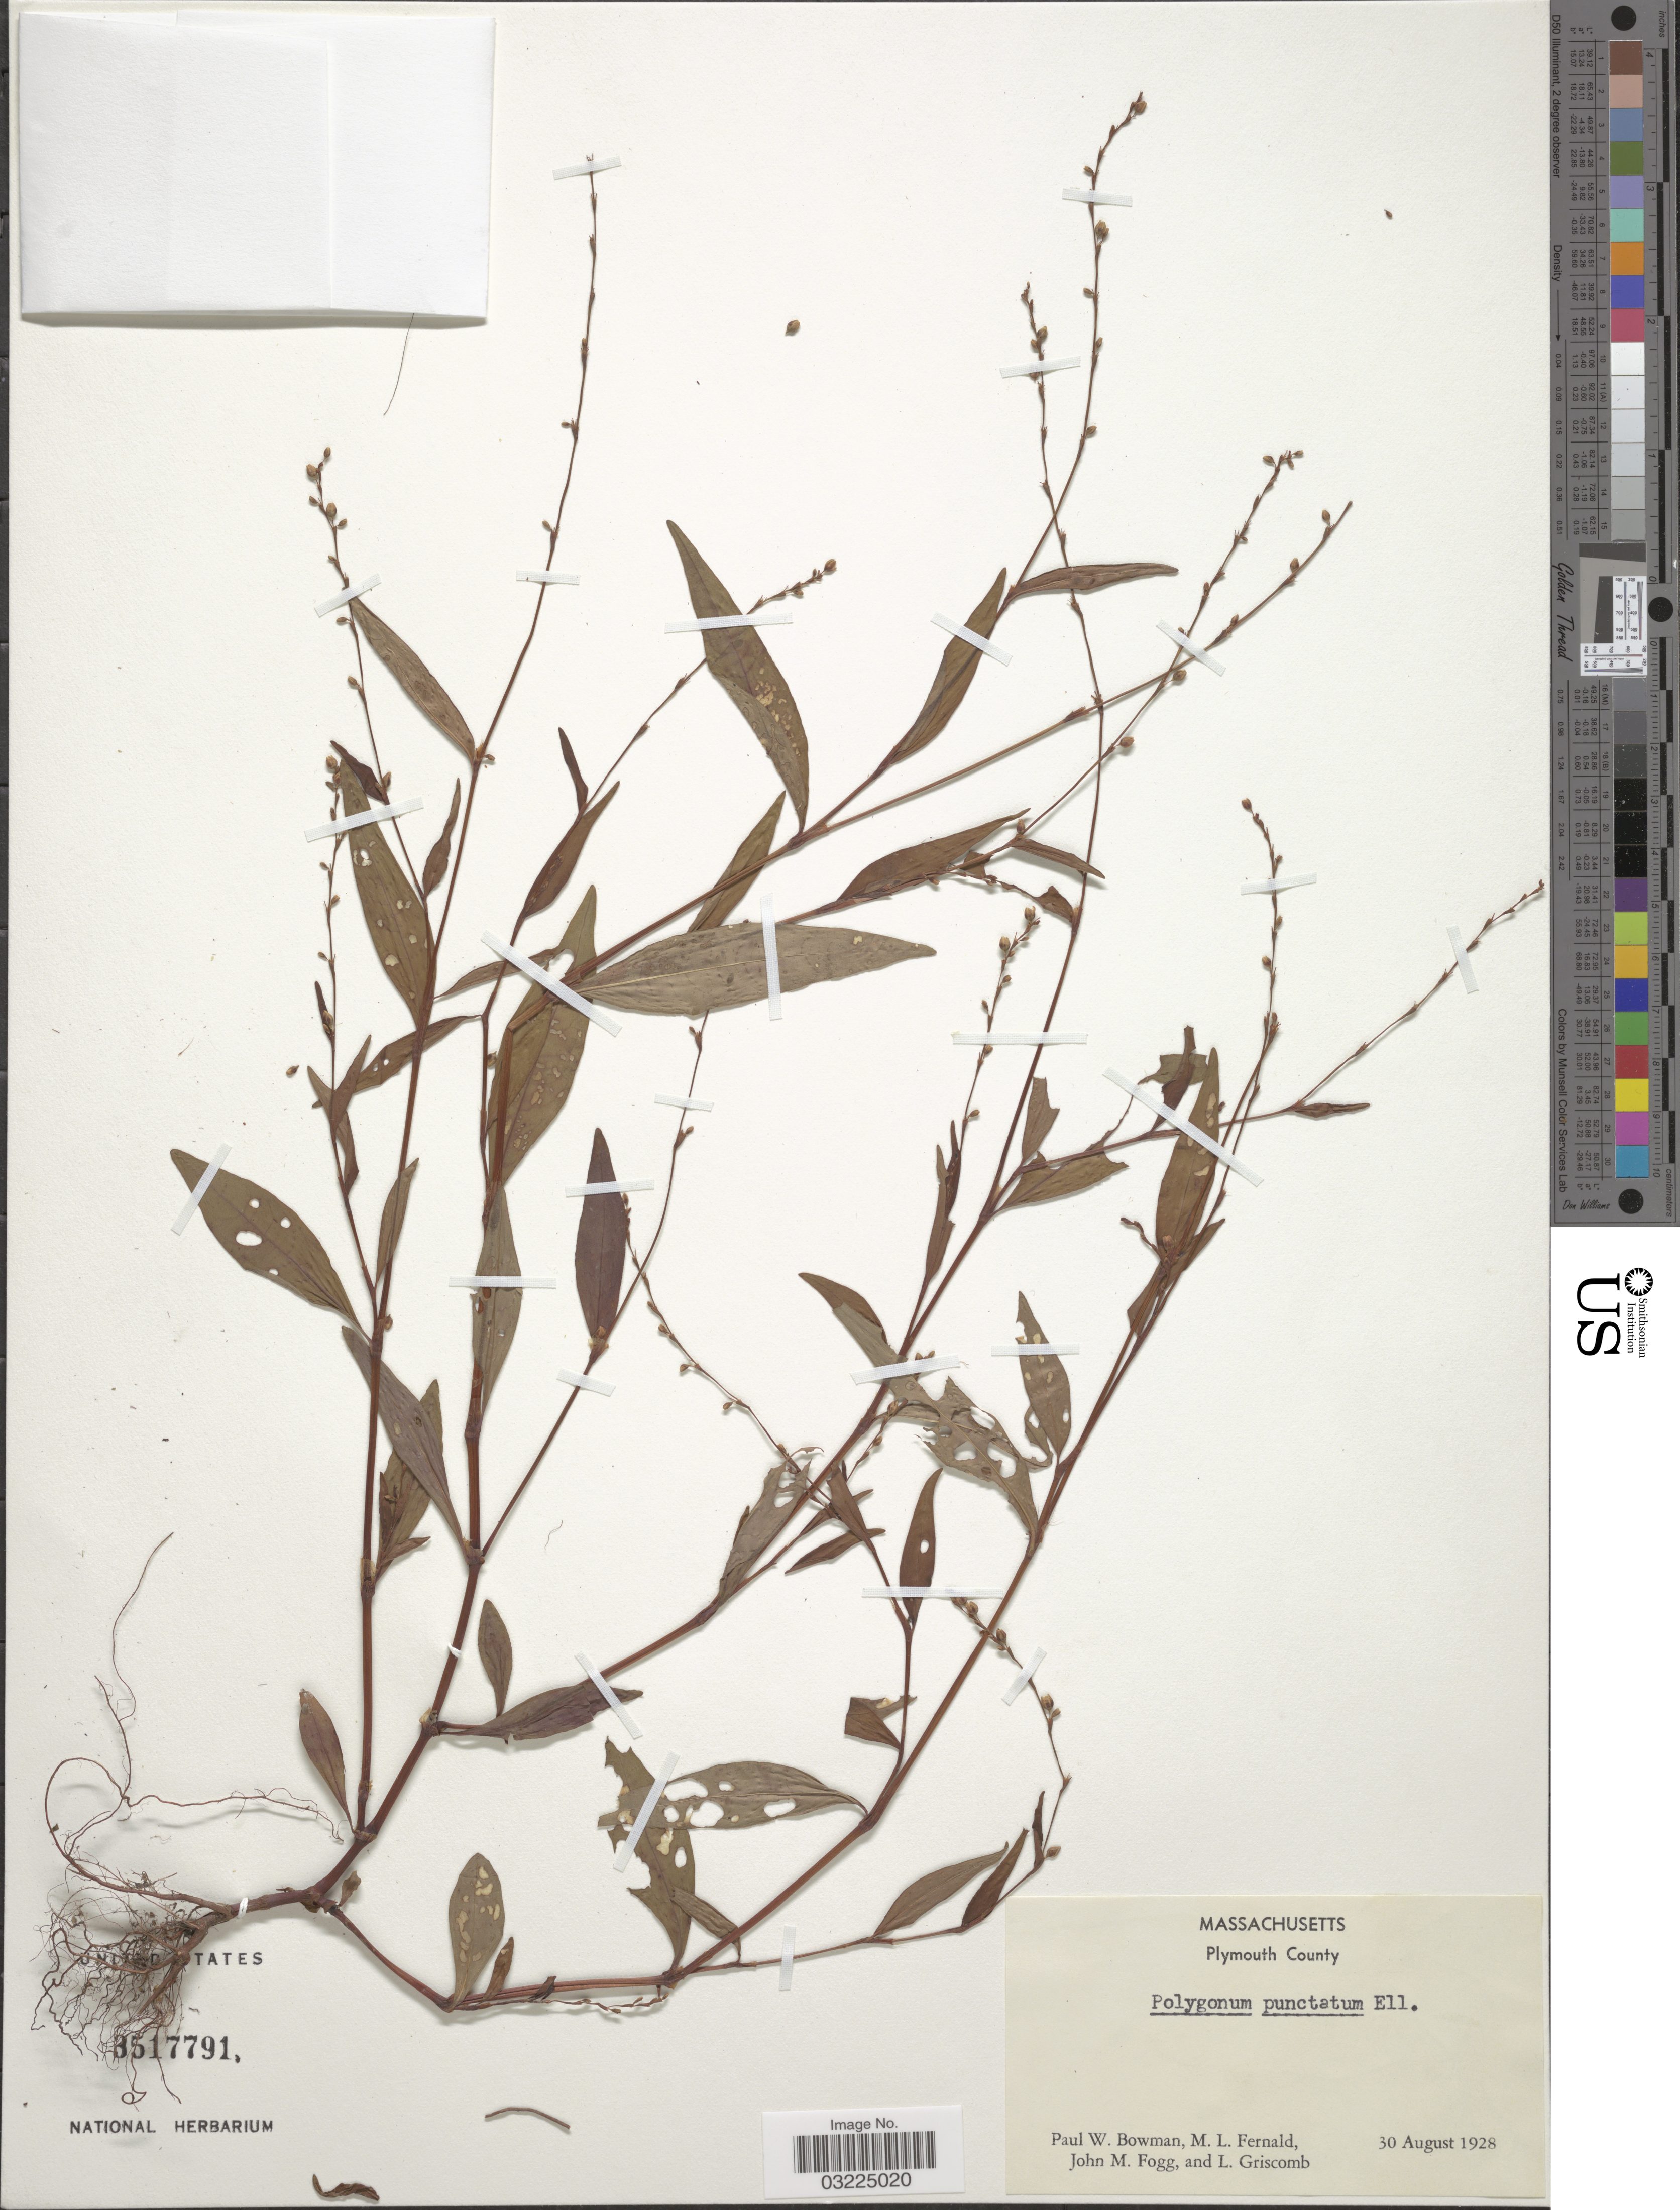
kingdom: Plantae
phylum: Tracheophyta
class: Magnoliopsida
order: Caryophyllales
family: Polygonaceae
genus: Persicaria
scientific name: Persicaria punctata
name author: (Elliott) Small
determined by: Atha, D. E.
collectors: P. Bowman, M. L. Fernald, J. Fogg & L. Griscomb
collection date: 1928-08-30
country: United States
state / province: Massachusetts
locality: Plymouth County.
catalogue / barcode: US 3517791